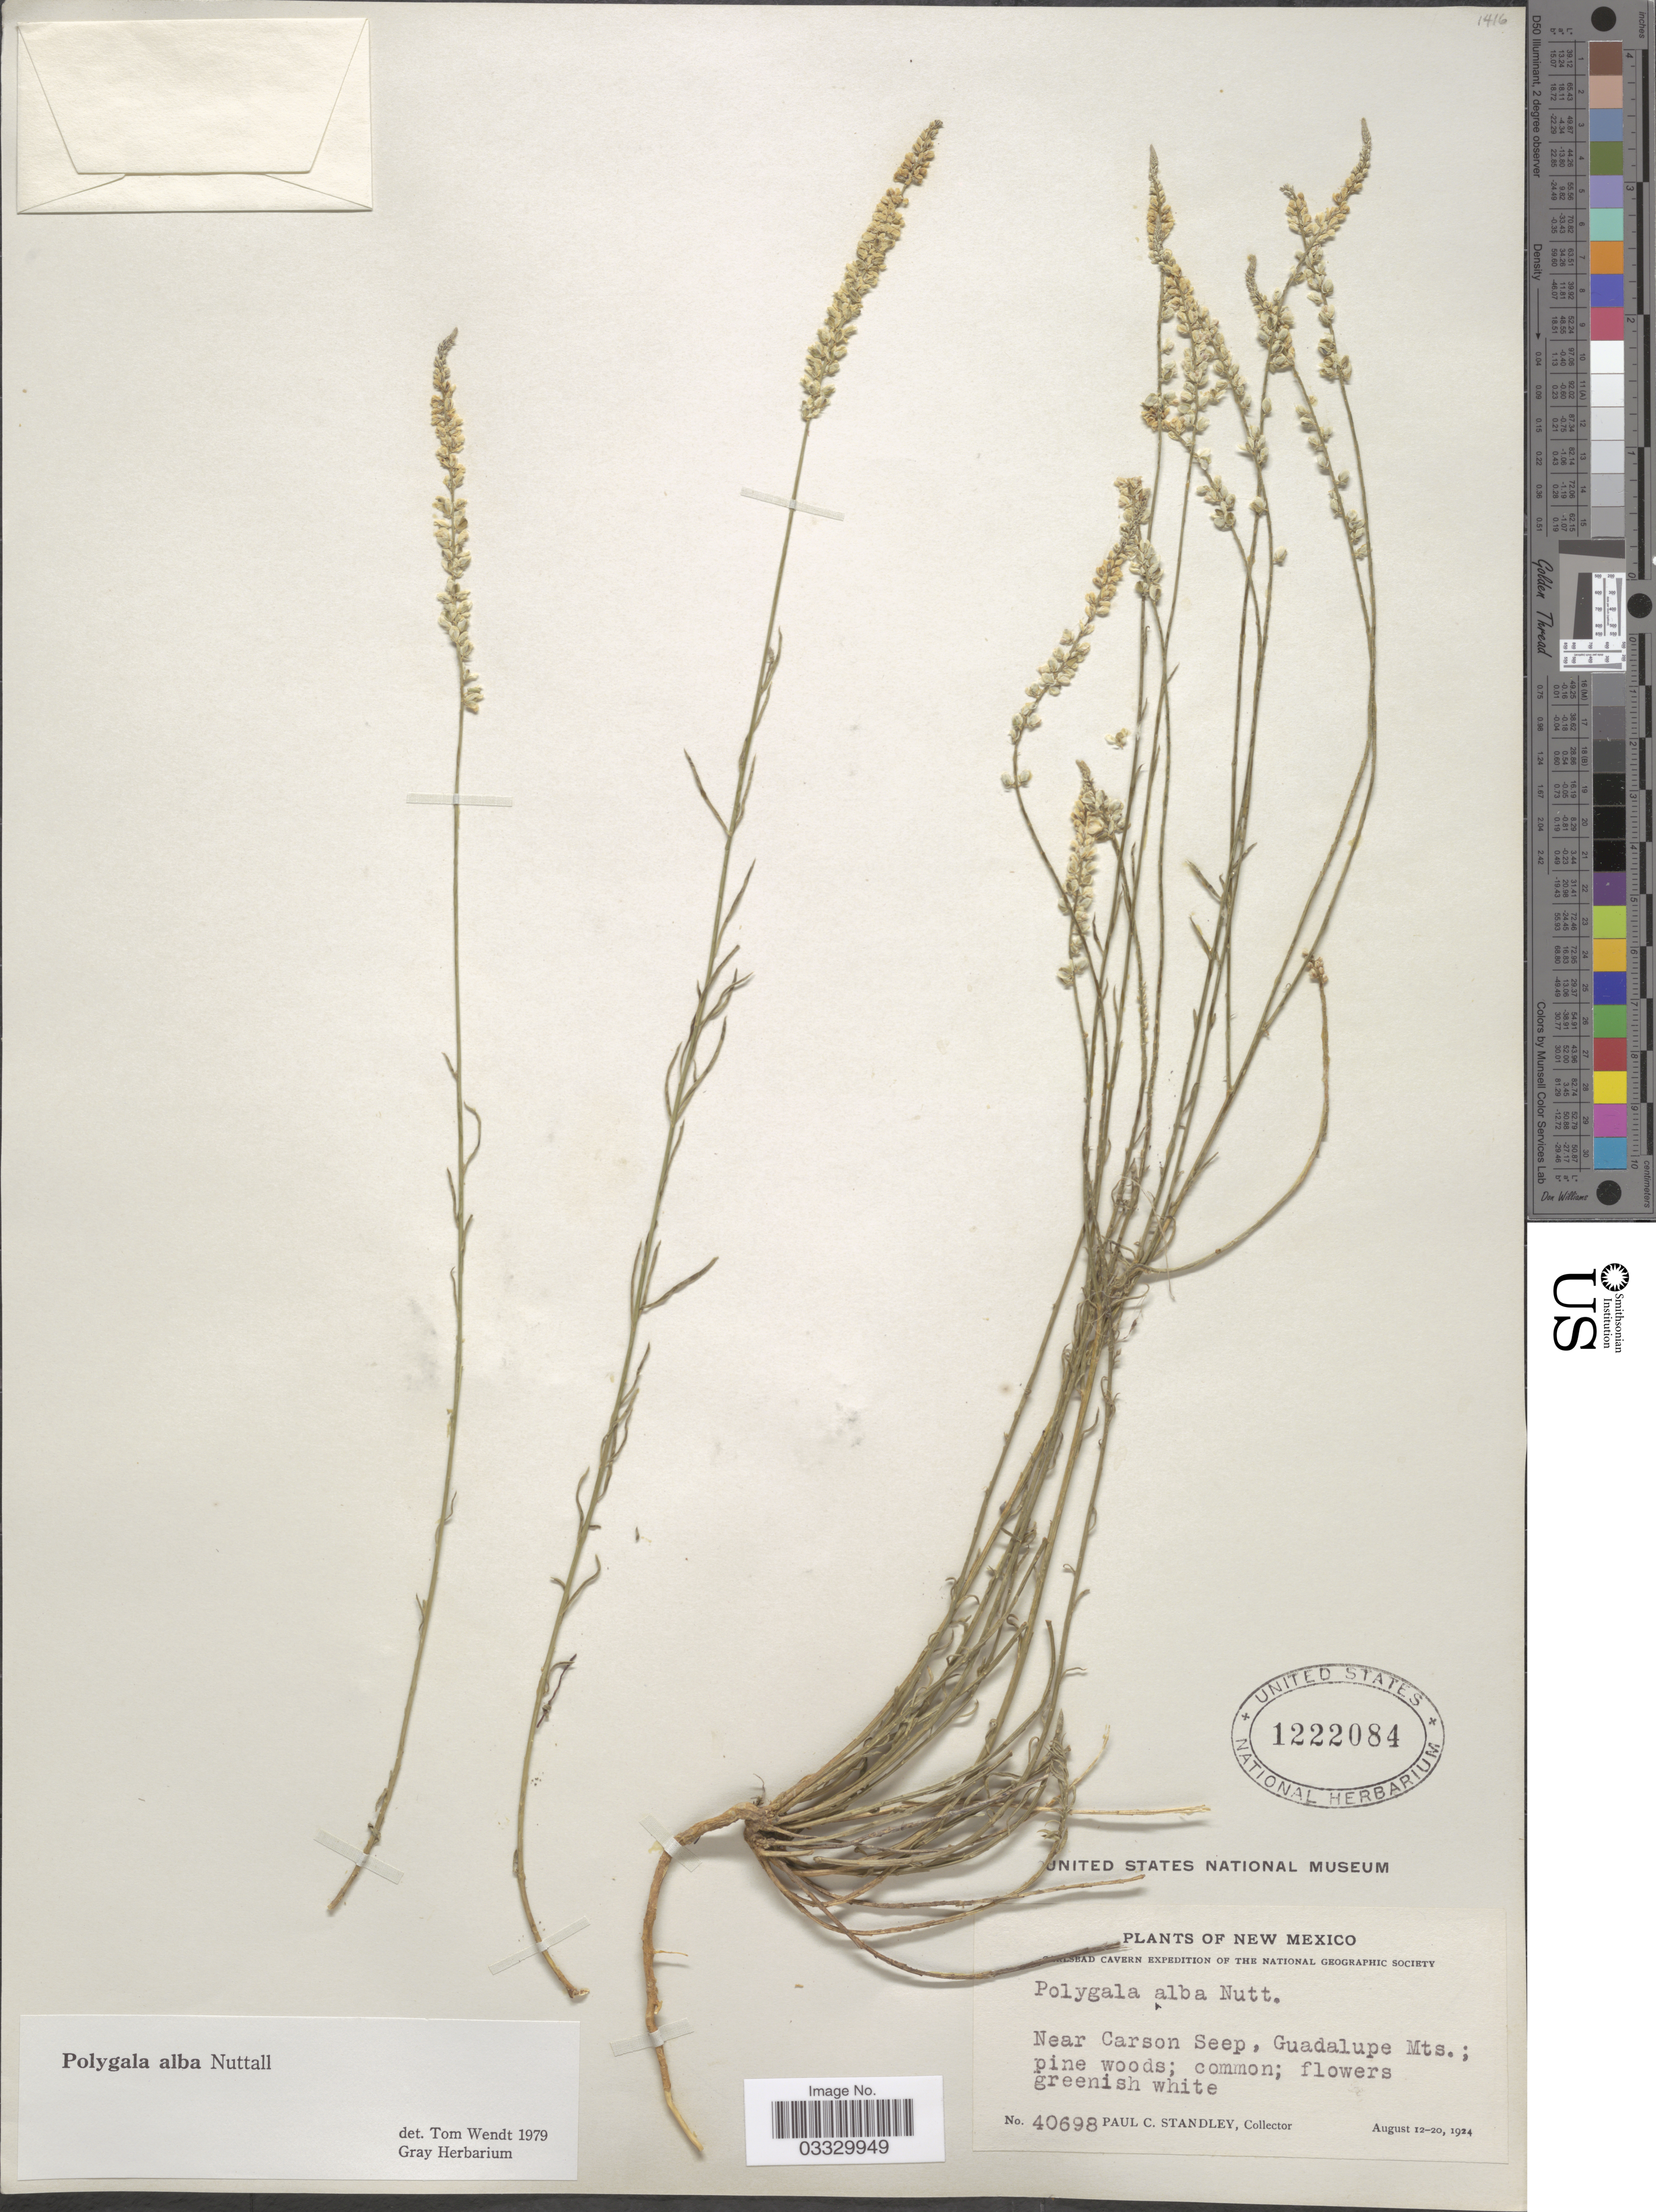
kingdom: Plantae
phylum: Tracheophyta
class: Magnoliopsida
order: Fabales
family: Polygalaceae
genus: Polygala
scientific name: Polygala alba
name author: Nutt.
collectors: P. C. Standley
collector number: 40698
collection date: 1924-08-12/1924-08-20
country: United States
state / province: New Mexico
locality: Near Carson Seep, Guadalupe Mts.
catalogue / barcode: US 1222084